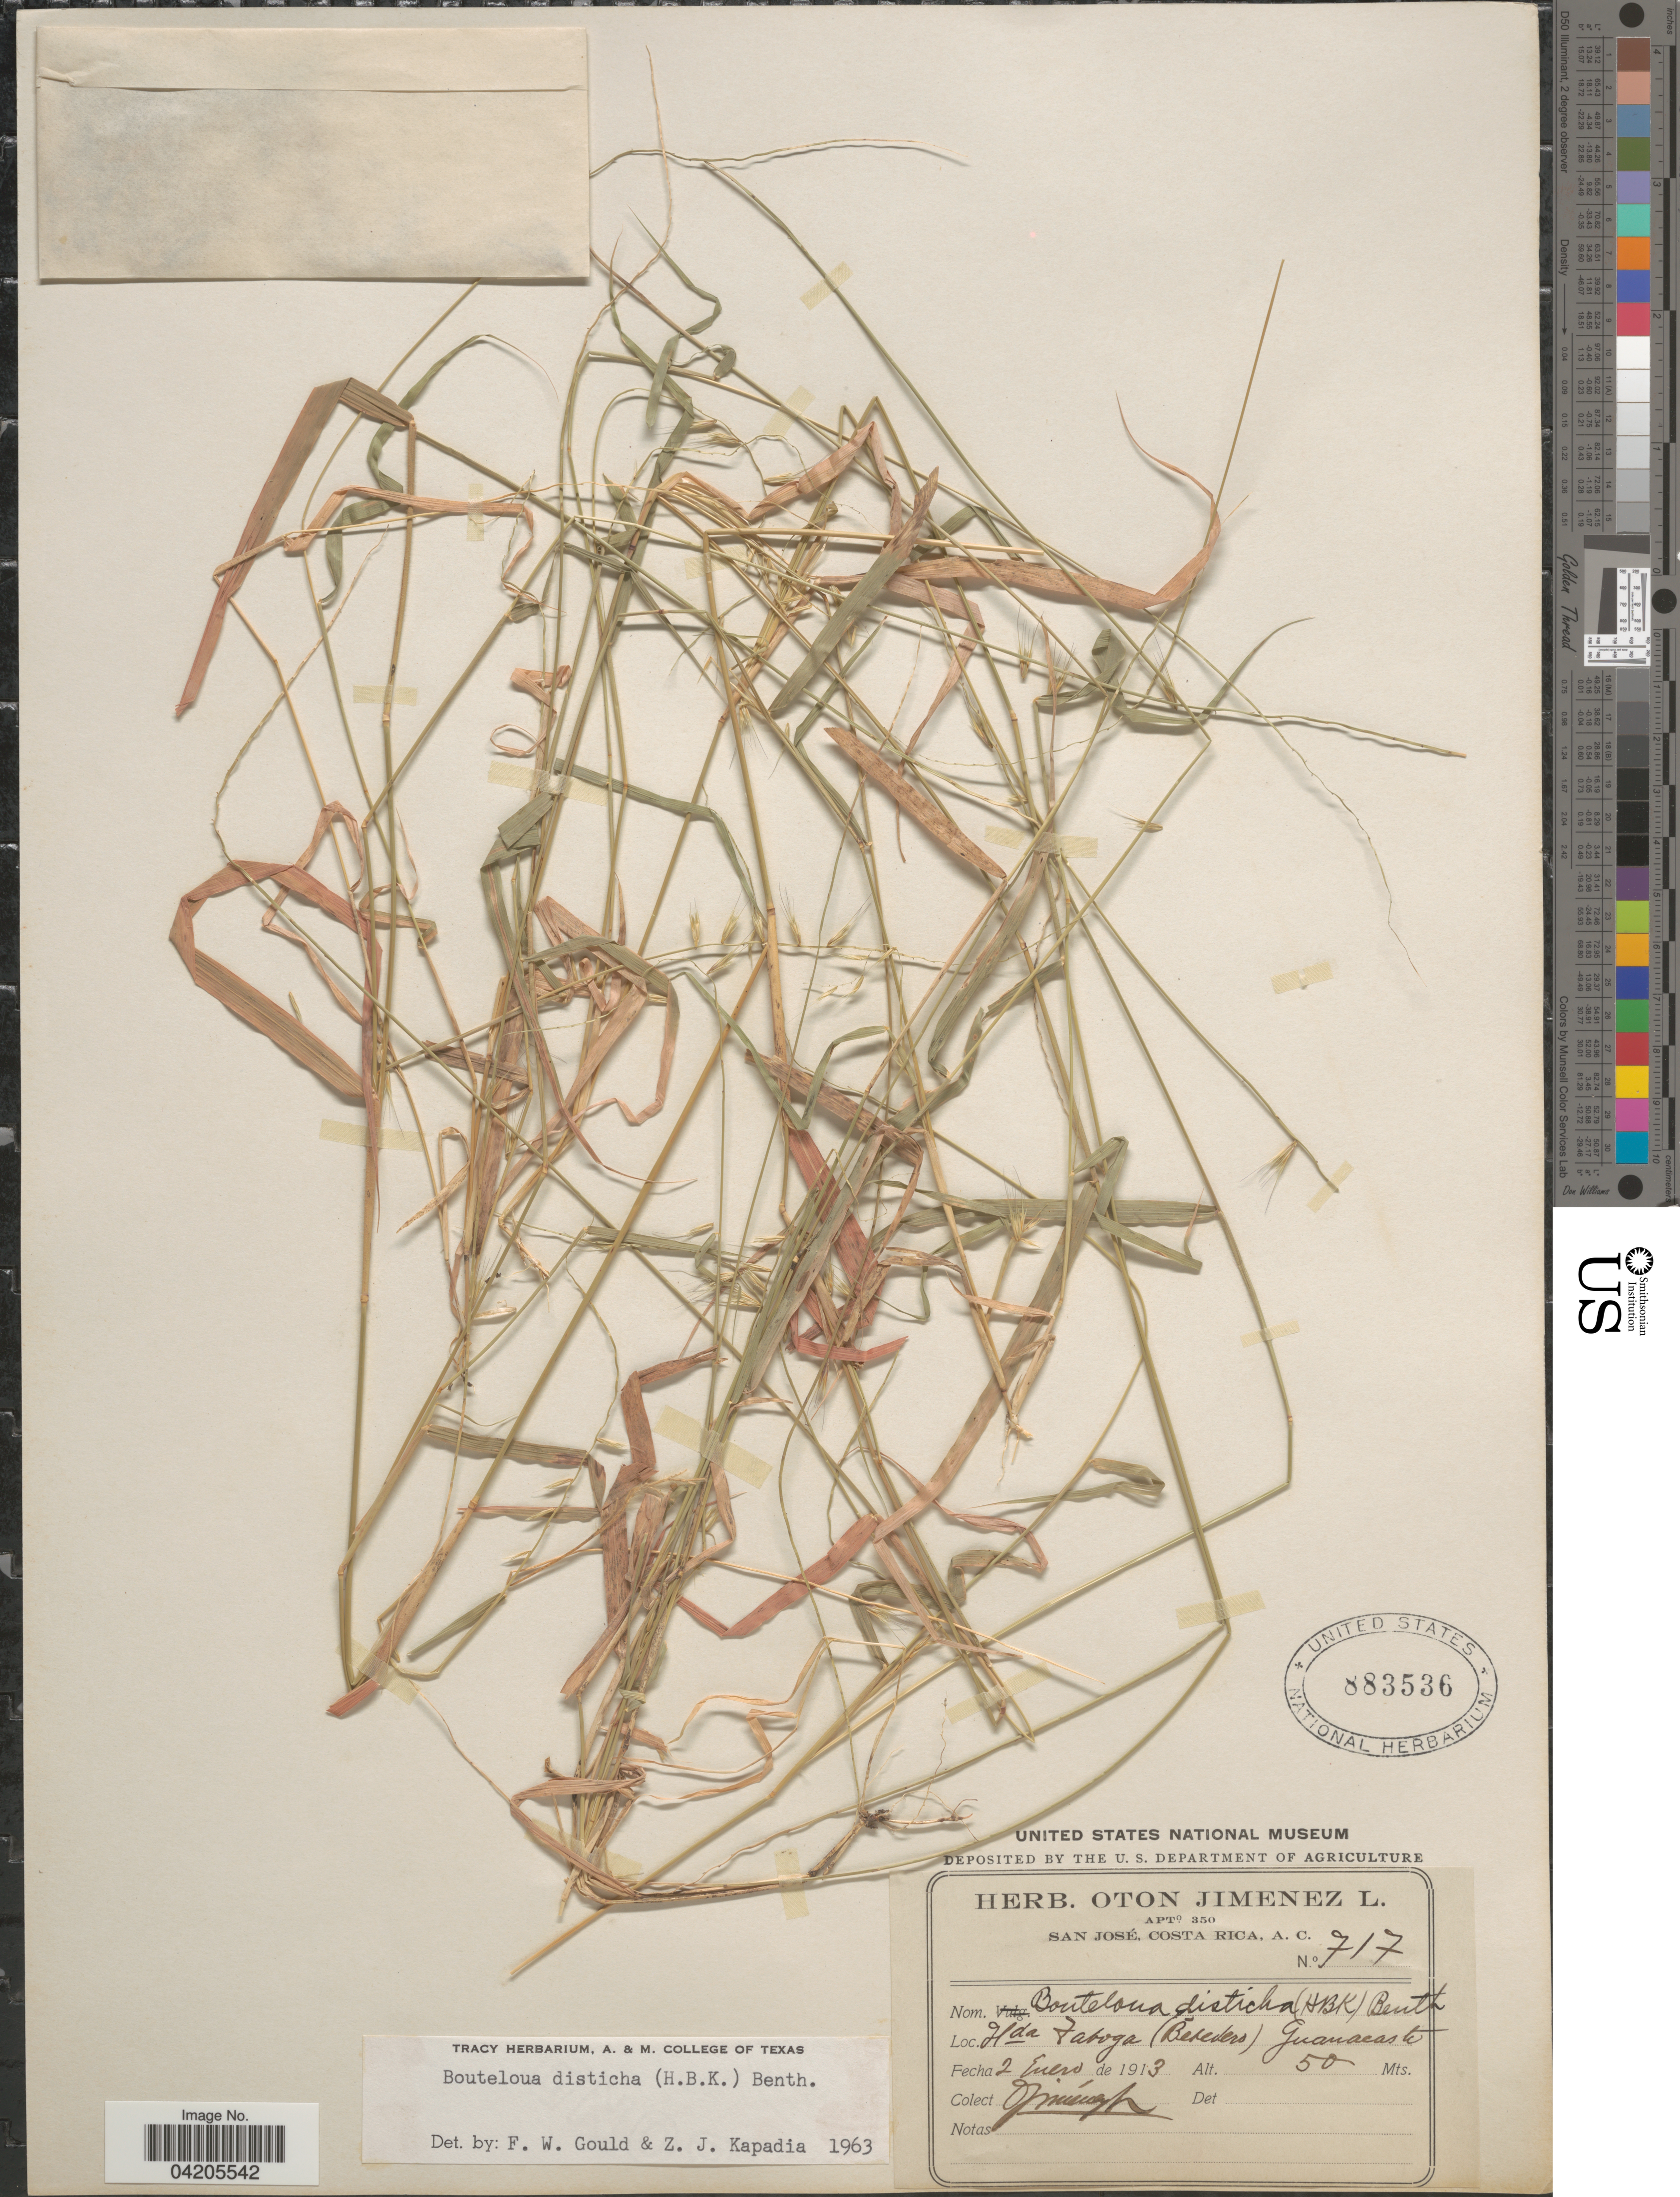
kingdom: Plantae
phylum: Tracheophyta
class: Liliopsida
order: Poales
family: Poaceae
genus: Bouteloua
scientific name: Bouteloua disticha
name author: (Kunth) Benth.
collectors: O. Jiménez L.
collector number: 717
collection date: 1913-01-02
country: Costa Rica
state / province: Guanacaste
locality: Hda Taboga (Bebedero).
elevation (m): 50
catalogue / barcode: US 883536